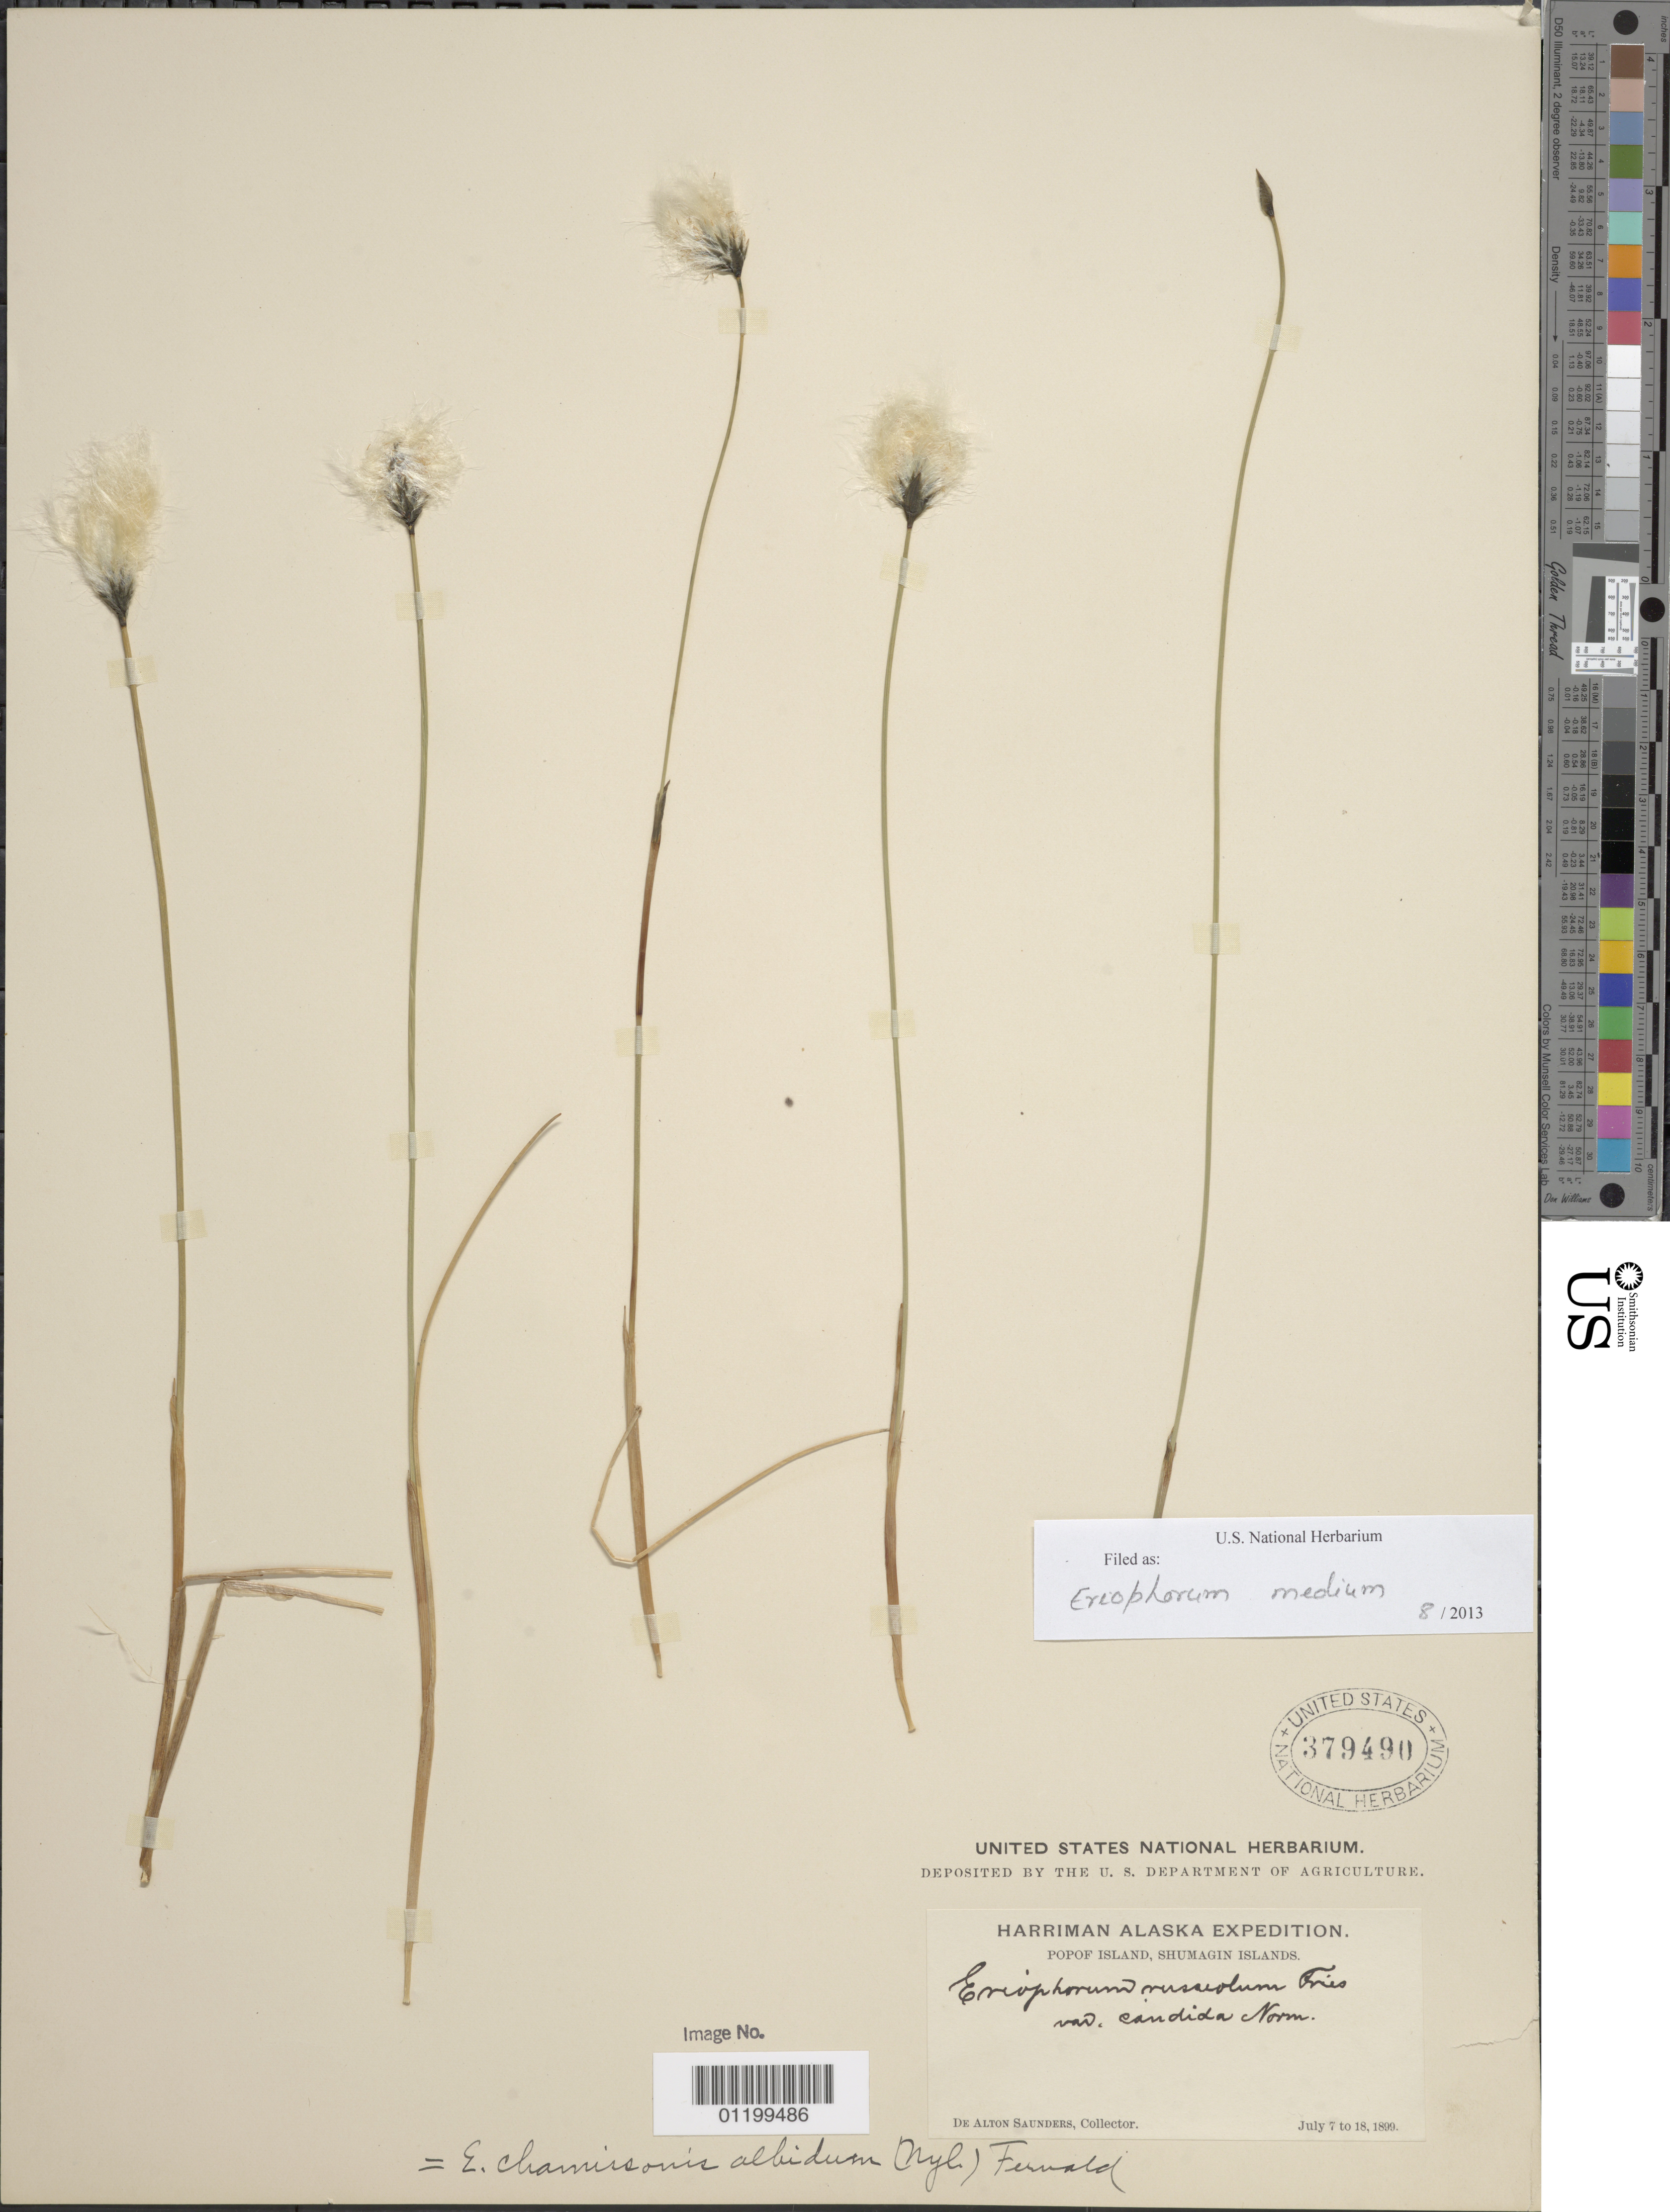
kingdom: Plantae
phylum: Tracheophyta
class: Liliopsida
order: Poales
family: Cyperaceae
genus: Eriophorum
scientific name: Eriophorum x medium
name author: Andersson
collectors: D. A. Saunders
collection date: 1899-07-07/1899-07-18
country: United States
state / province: Alaska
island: Popof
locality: Popof Island, Shumagin Islands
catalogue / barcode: US 379490